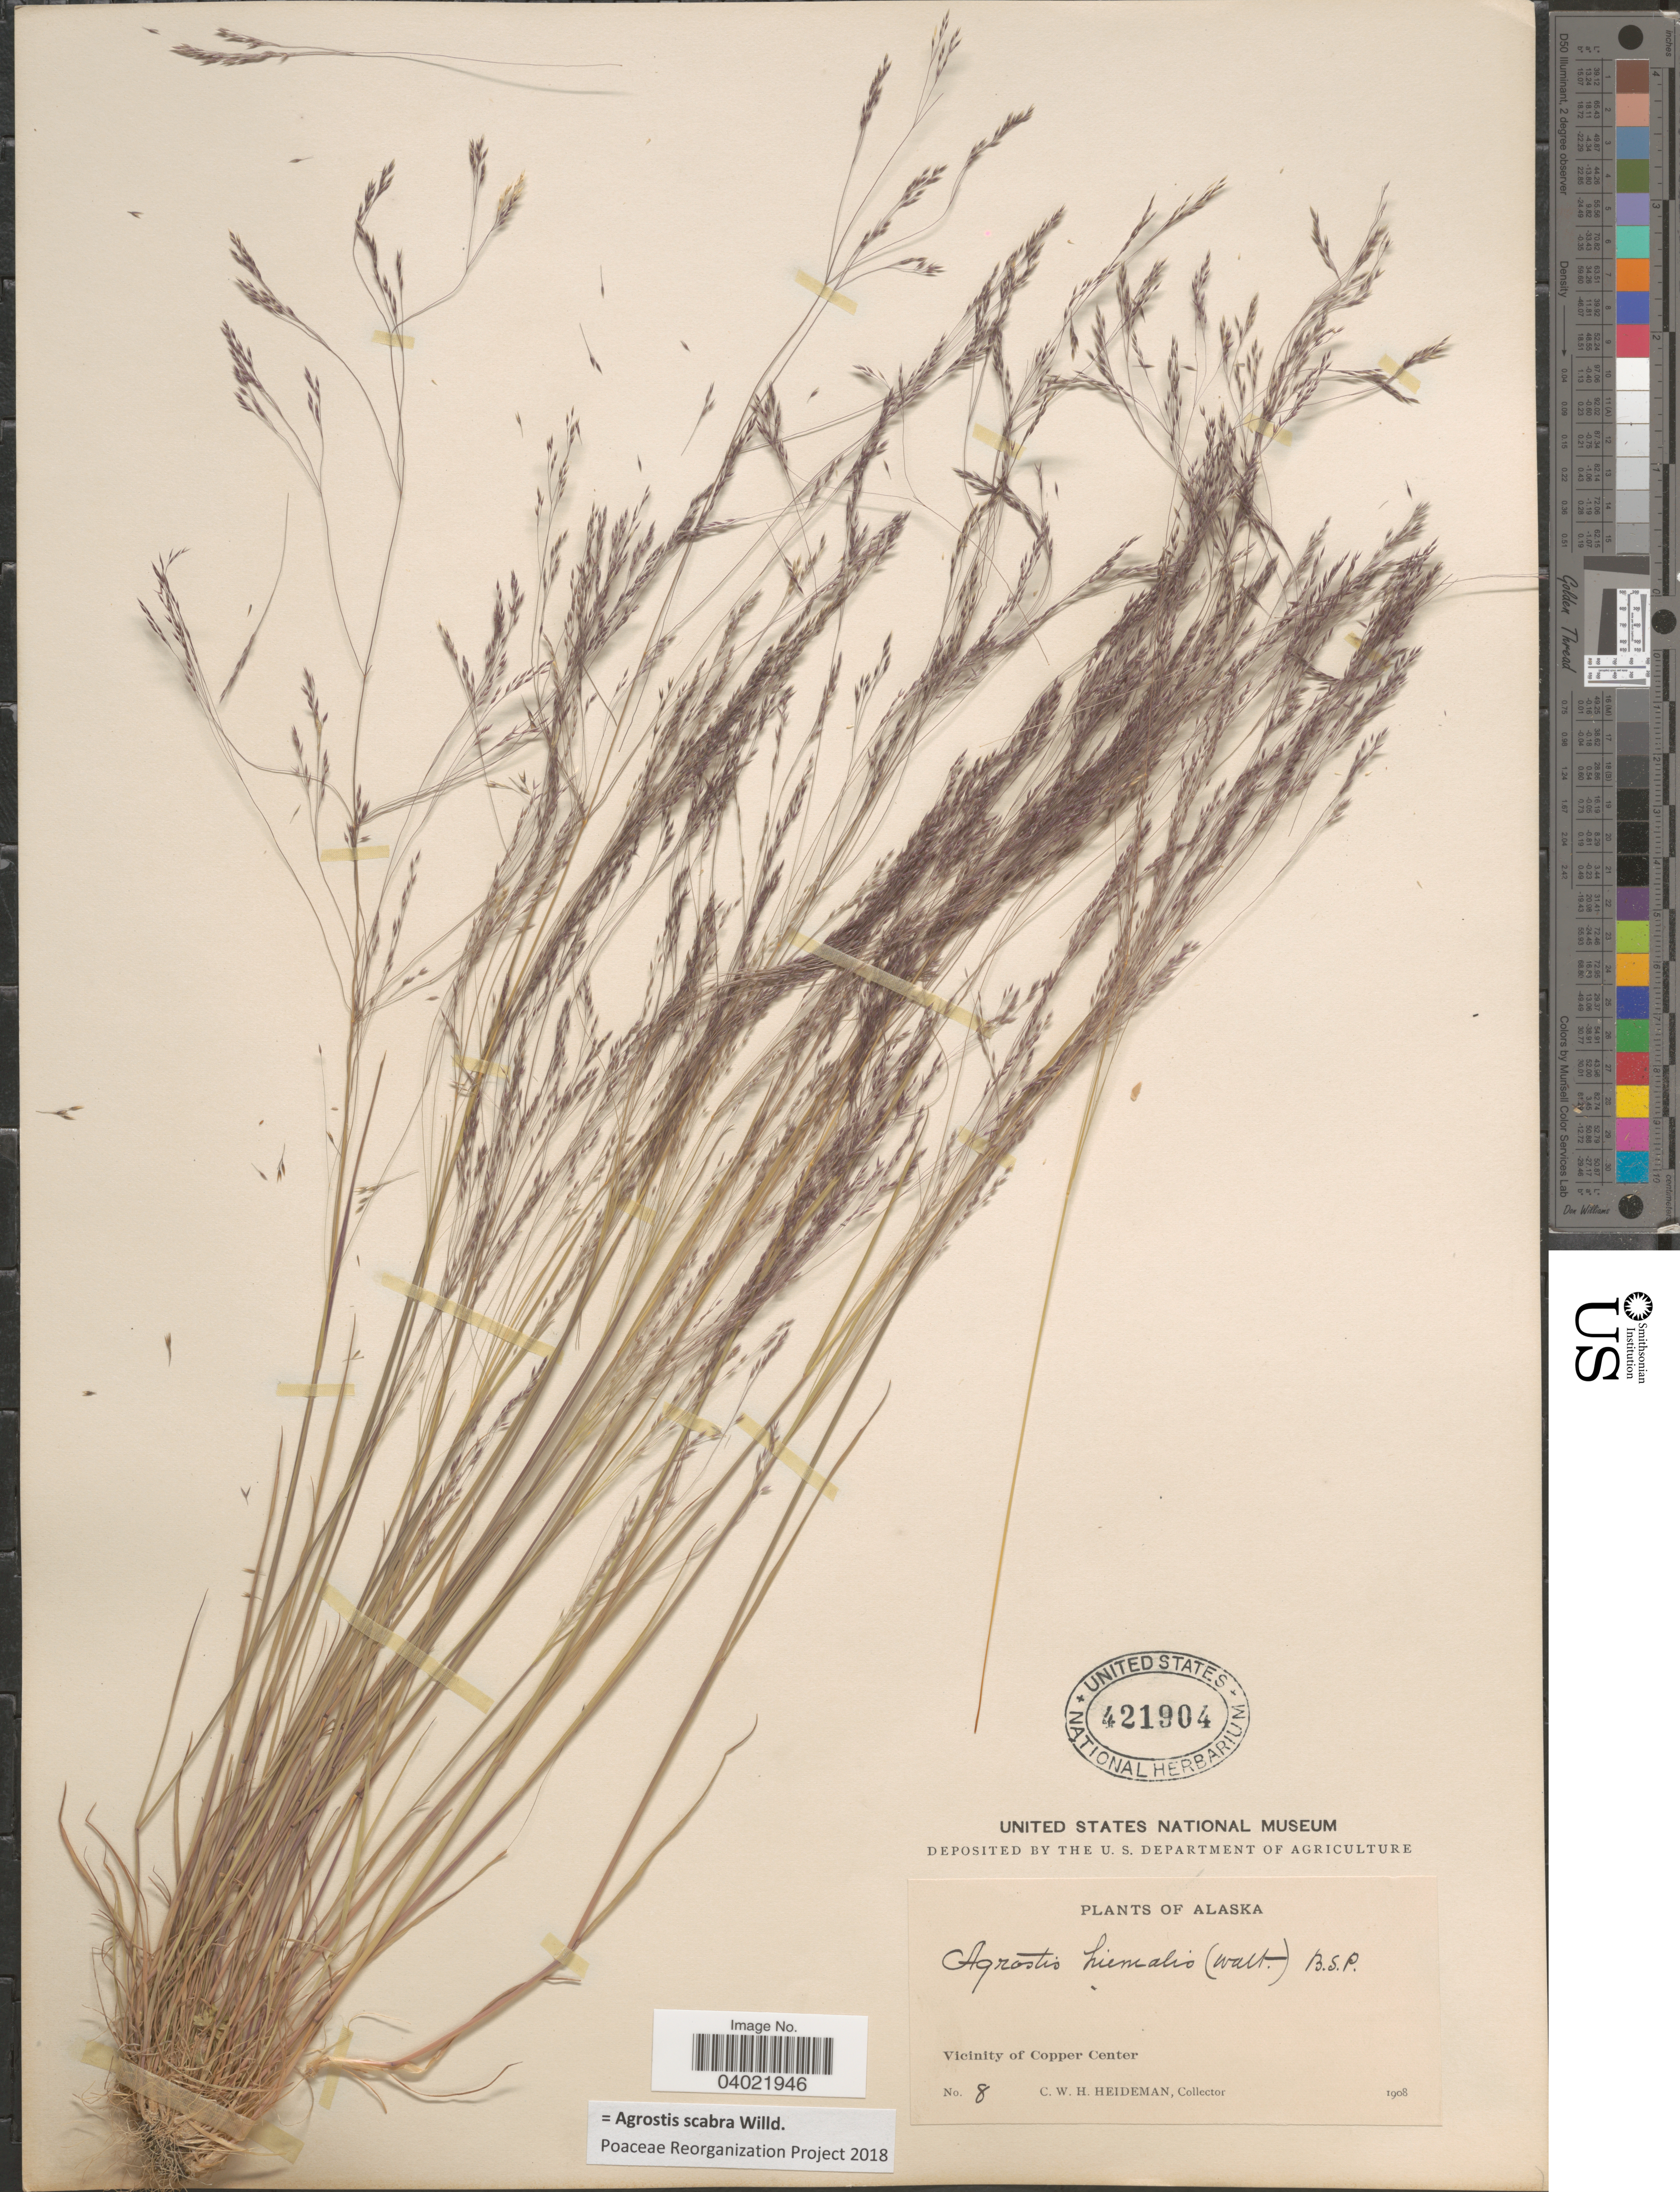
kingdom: Plantae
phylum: Tracheophyta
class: Liliopsida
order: Poales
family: Poaceae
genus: Agrostis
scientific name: Agrostis scabra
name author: Willd.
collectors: C. Heideman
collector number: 8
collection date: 1908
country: United States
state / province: Alaska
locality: Vicinity of Copper Center.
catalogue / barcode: US 421904